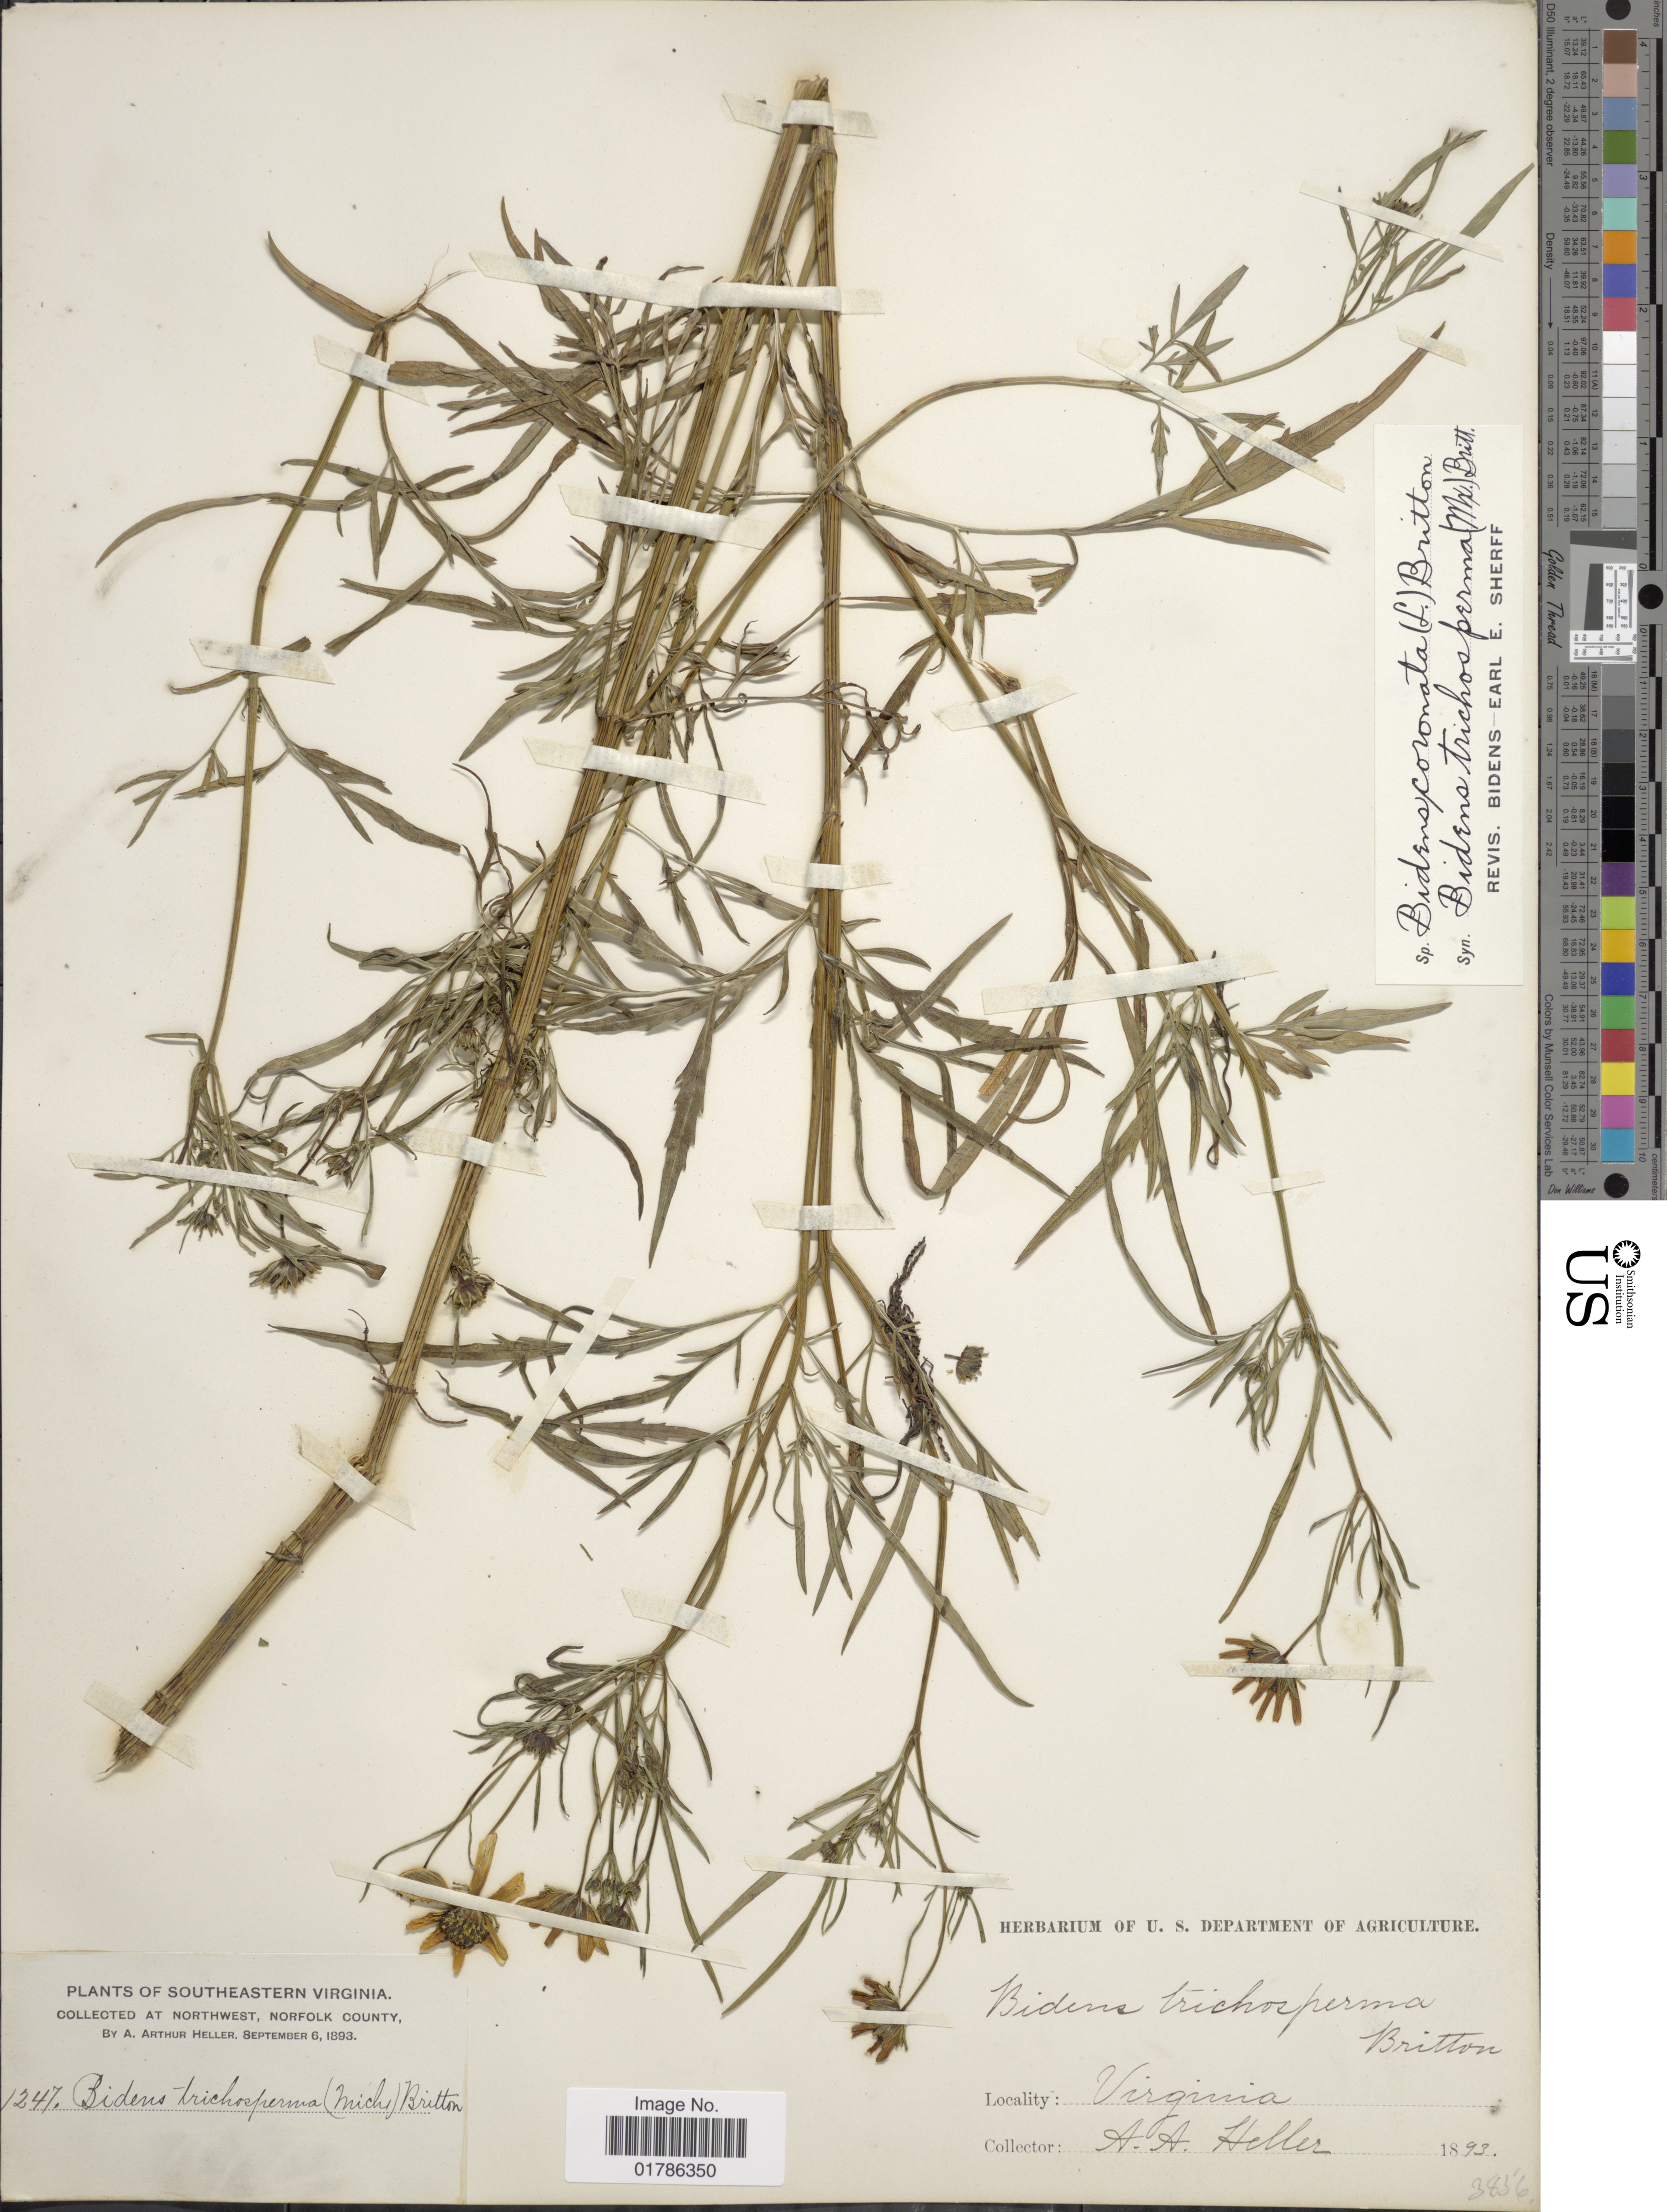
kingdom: Plantae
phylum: Tracheophyta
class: Magnoliopsida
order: Asterales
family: Asteraceae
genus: Bidens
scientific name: Bidens coronata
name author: (L.) Britton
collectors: A. A. Heller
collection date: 1893-09-06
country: United States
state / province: Virginia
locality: Southern Virginia, Northwest, Norfolk county